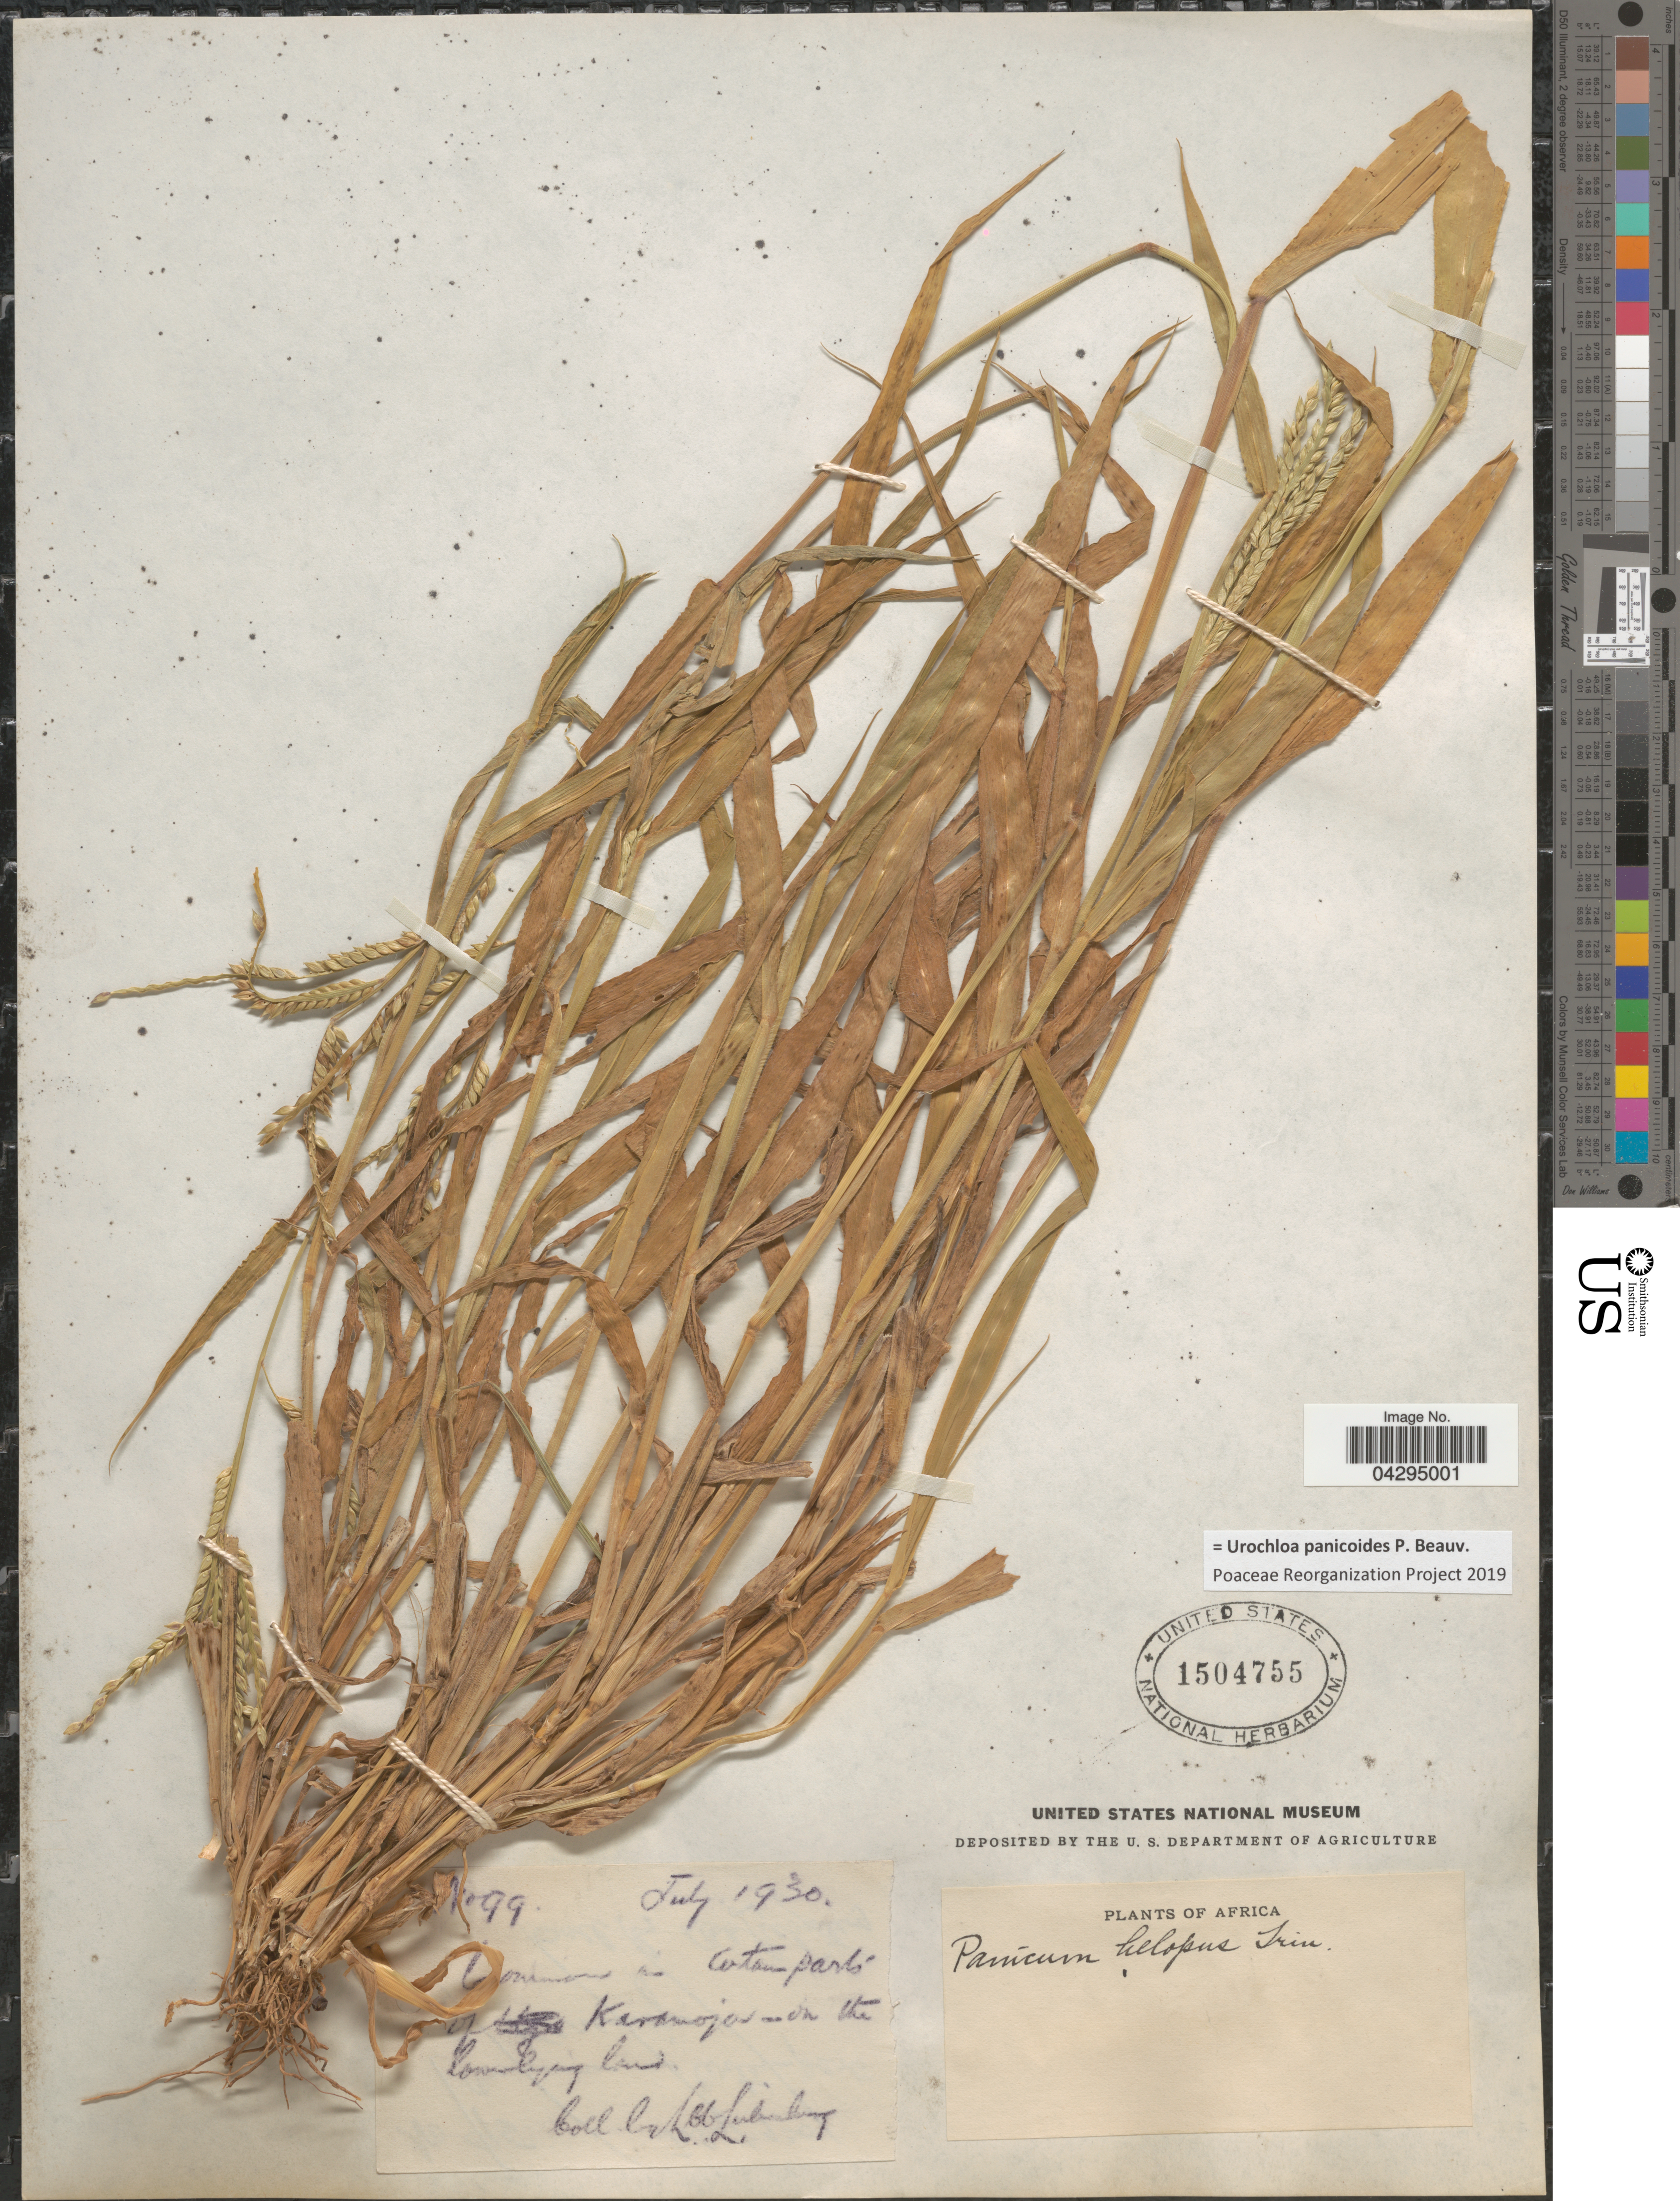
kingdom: Plantae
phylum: Tracheophyta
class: Liliopsida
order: Poales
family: Poaceae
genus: Urochloa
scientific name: Urochloa panicoides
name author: P. Beauv.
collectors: L. Liebenberg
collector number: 99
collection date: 1930-07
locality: Africa.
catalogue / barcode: US 1504755